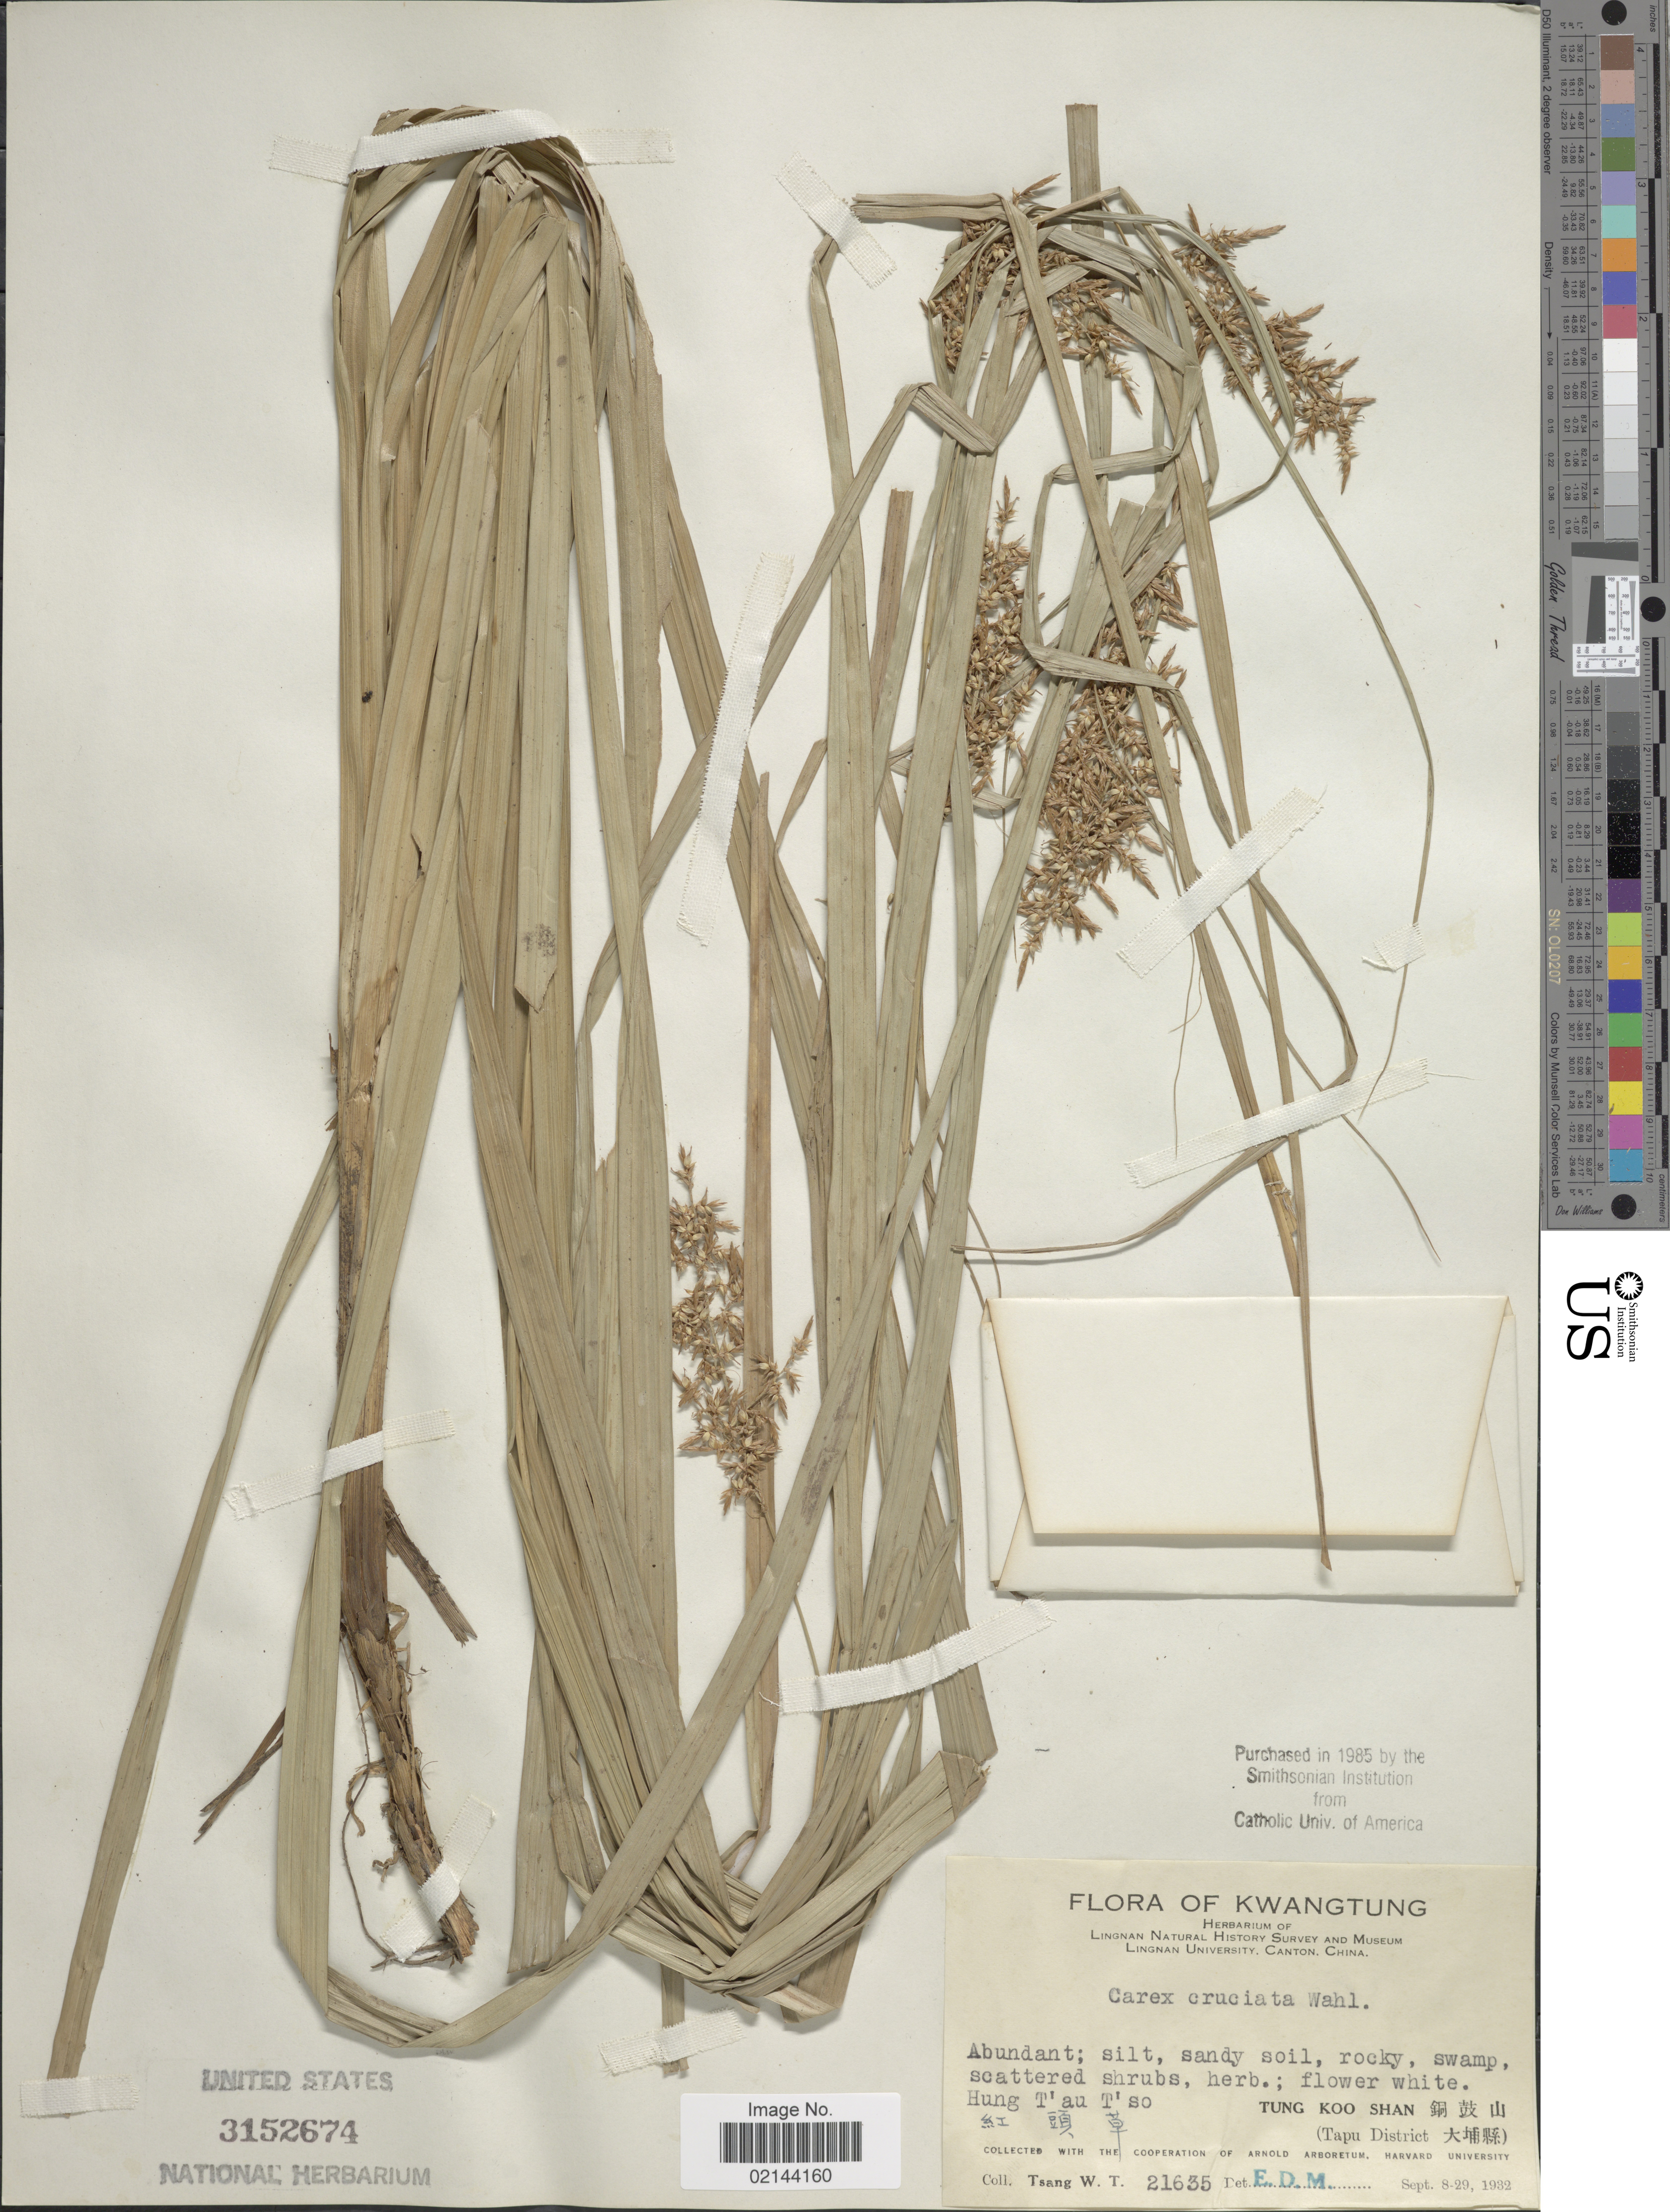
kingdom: Plantae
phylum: Tracheophyta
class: Liliopsida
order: Poales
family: Cyperaceae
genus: Carex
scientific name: Carex cruciata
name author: Wahlenb.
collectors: W. T. Tsang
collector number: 21635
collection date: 1932-09-08/1932-09-29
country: China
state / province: Guangdong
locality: Hung T' au T' so, Tung Koo Shan (Tapu District)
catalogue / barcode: US 3152674